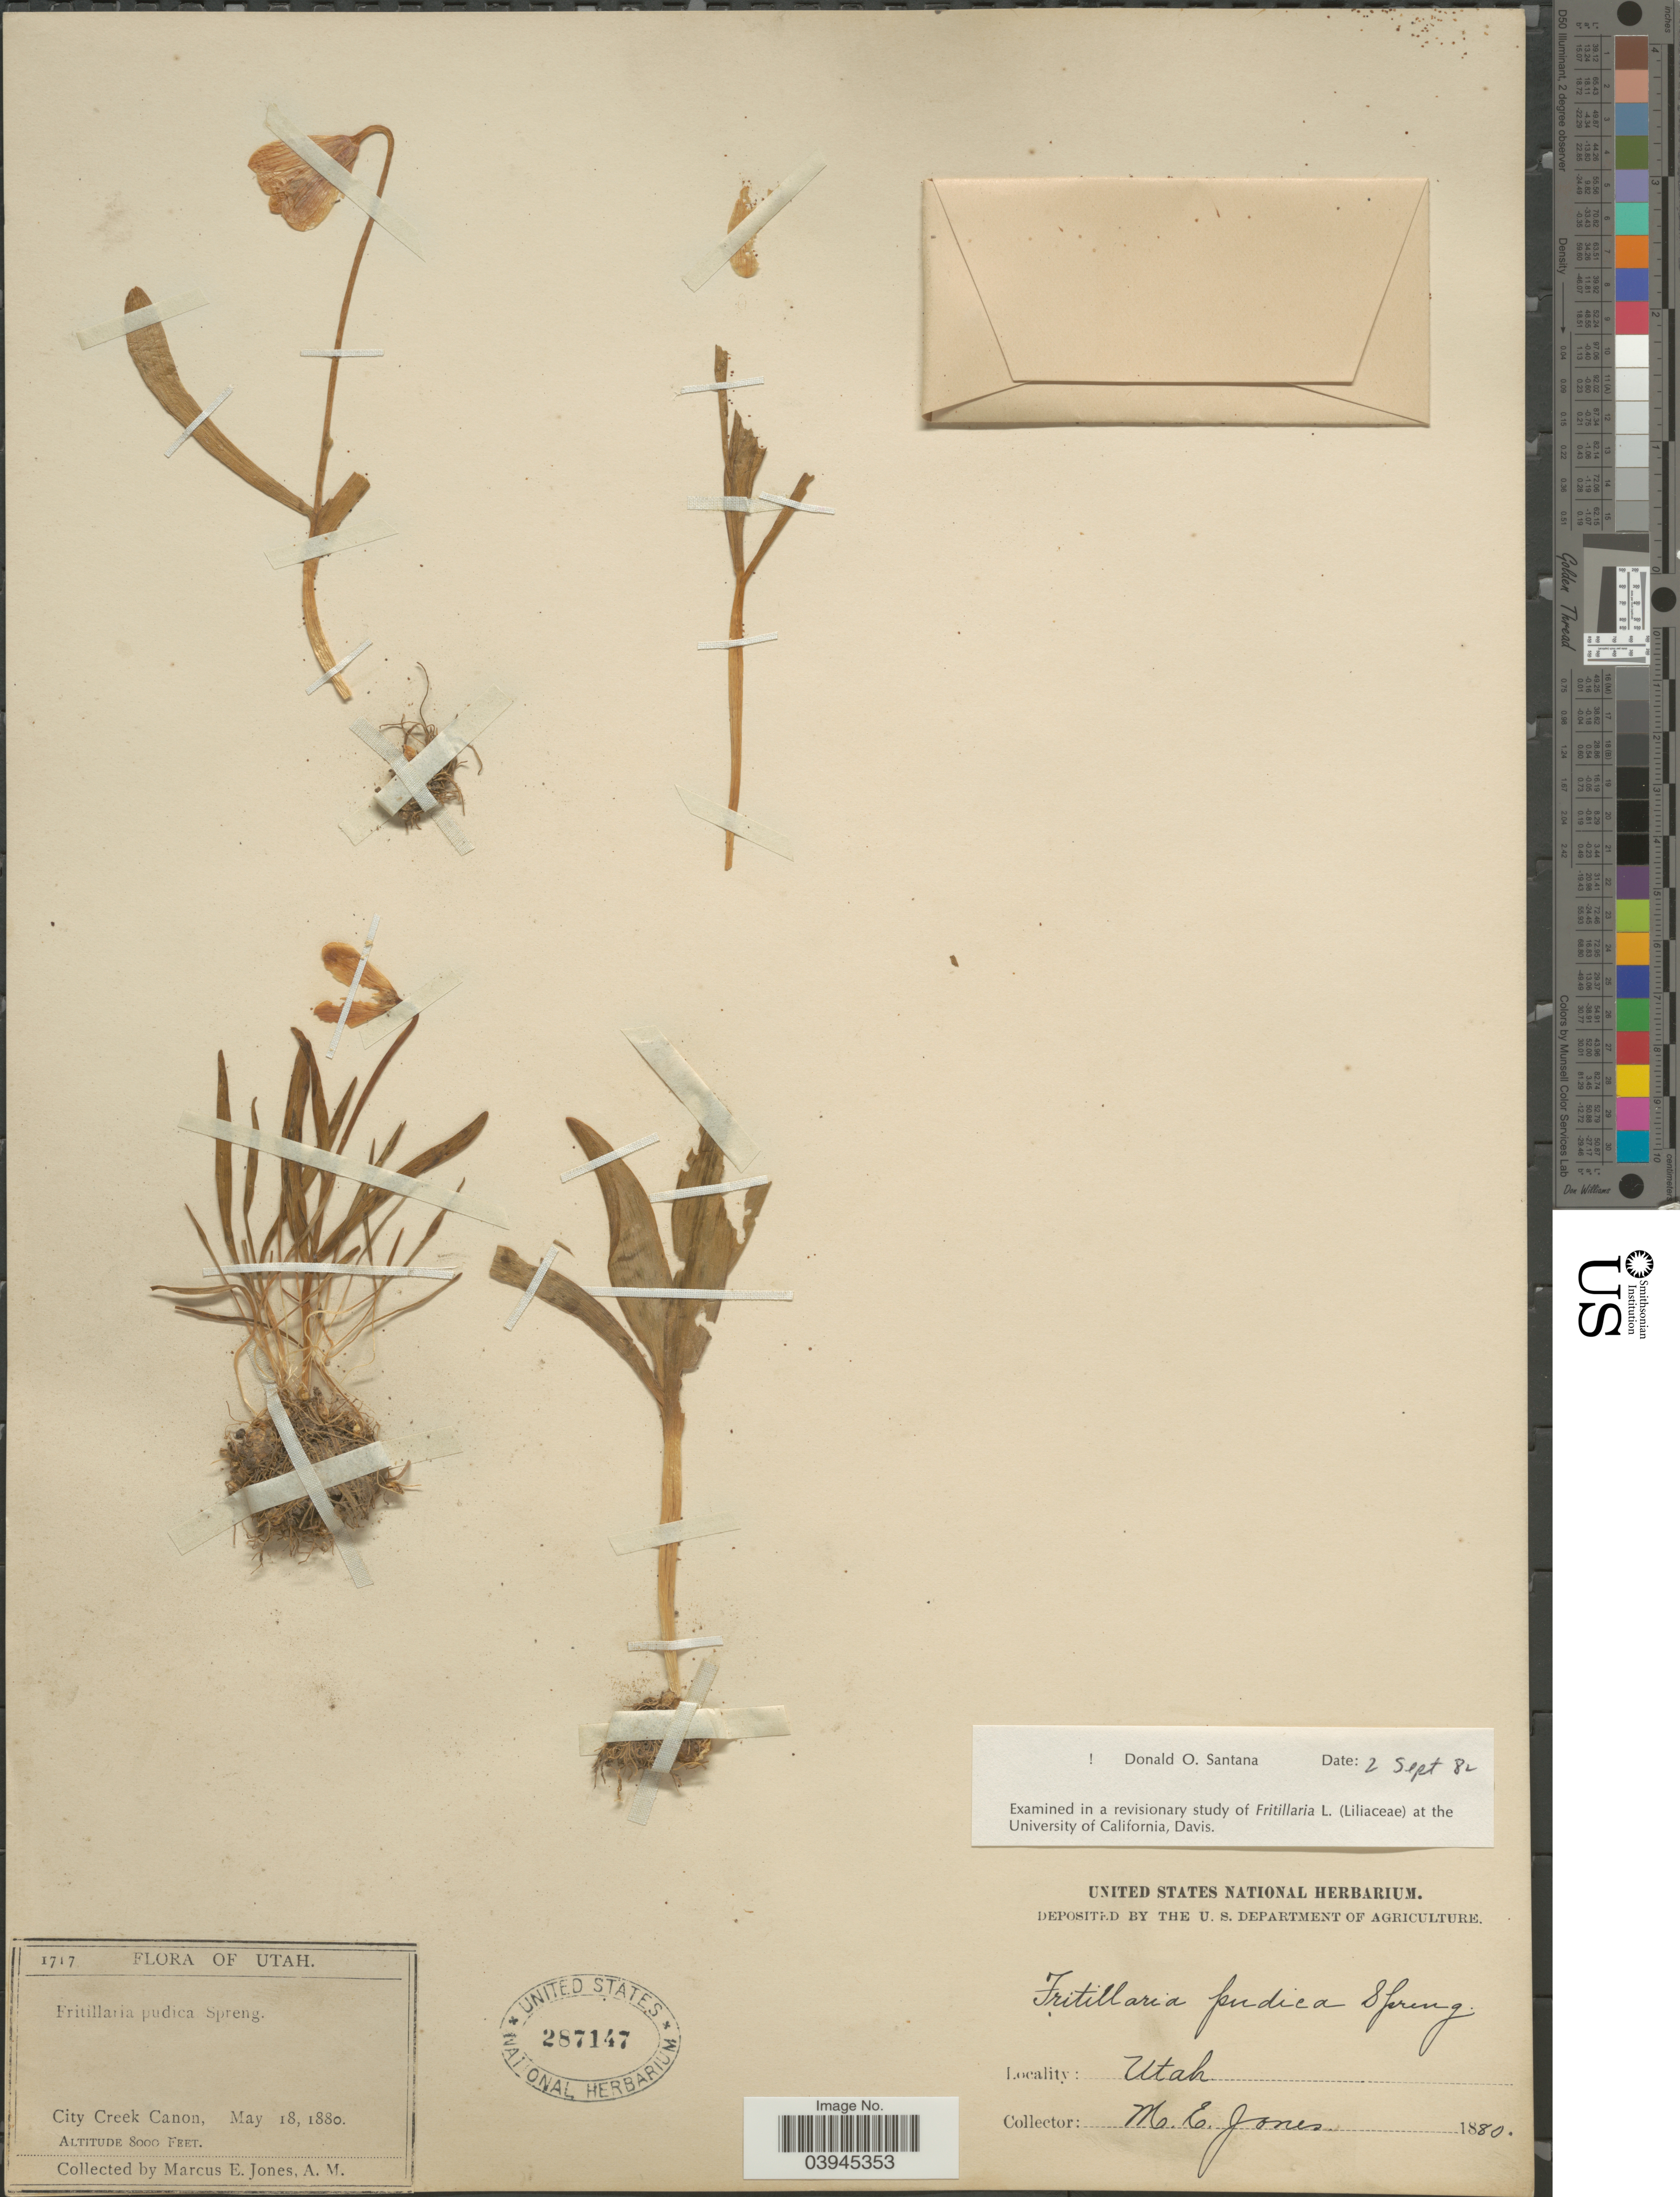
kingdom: Plantae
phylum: Tracheophyta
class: Liliopsida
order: Liliales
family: Liliaceae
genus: Fritillaria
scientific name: Fritillaria pudica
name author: (Pursh) Spreng.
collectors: M. E. Jones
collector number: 1717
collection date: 1880-05-18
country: United States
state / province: Utah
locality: City Creek Canon.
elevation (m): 2438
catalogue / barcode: US 287147